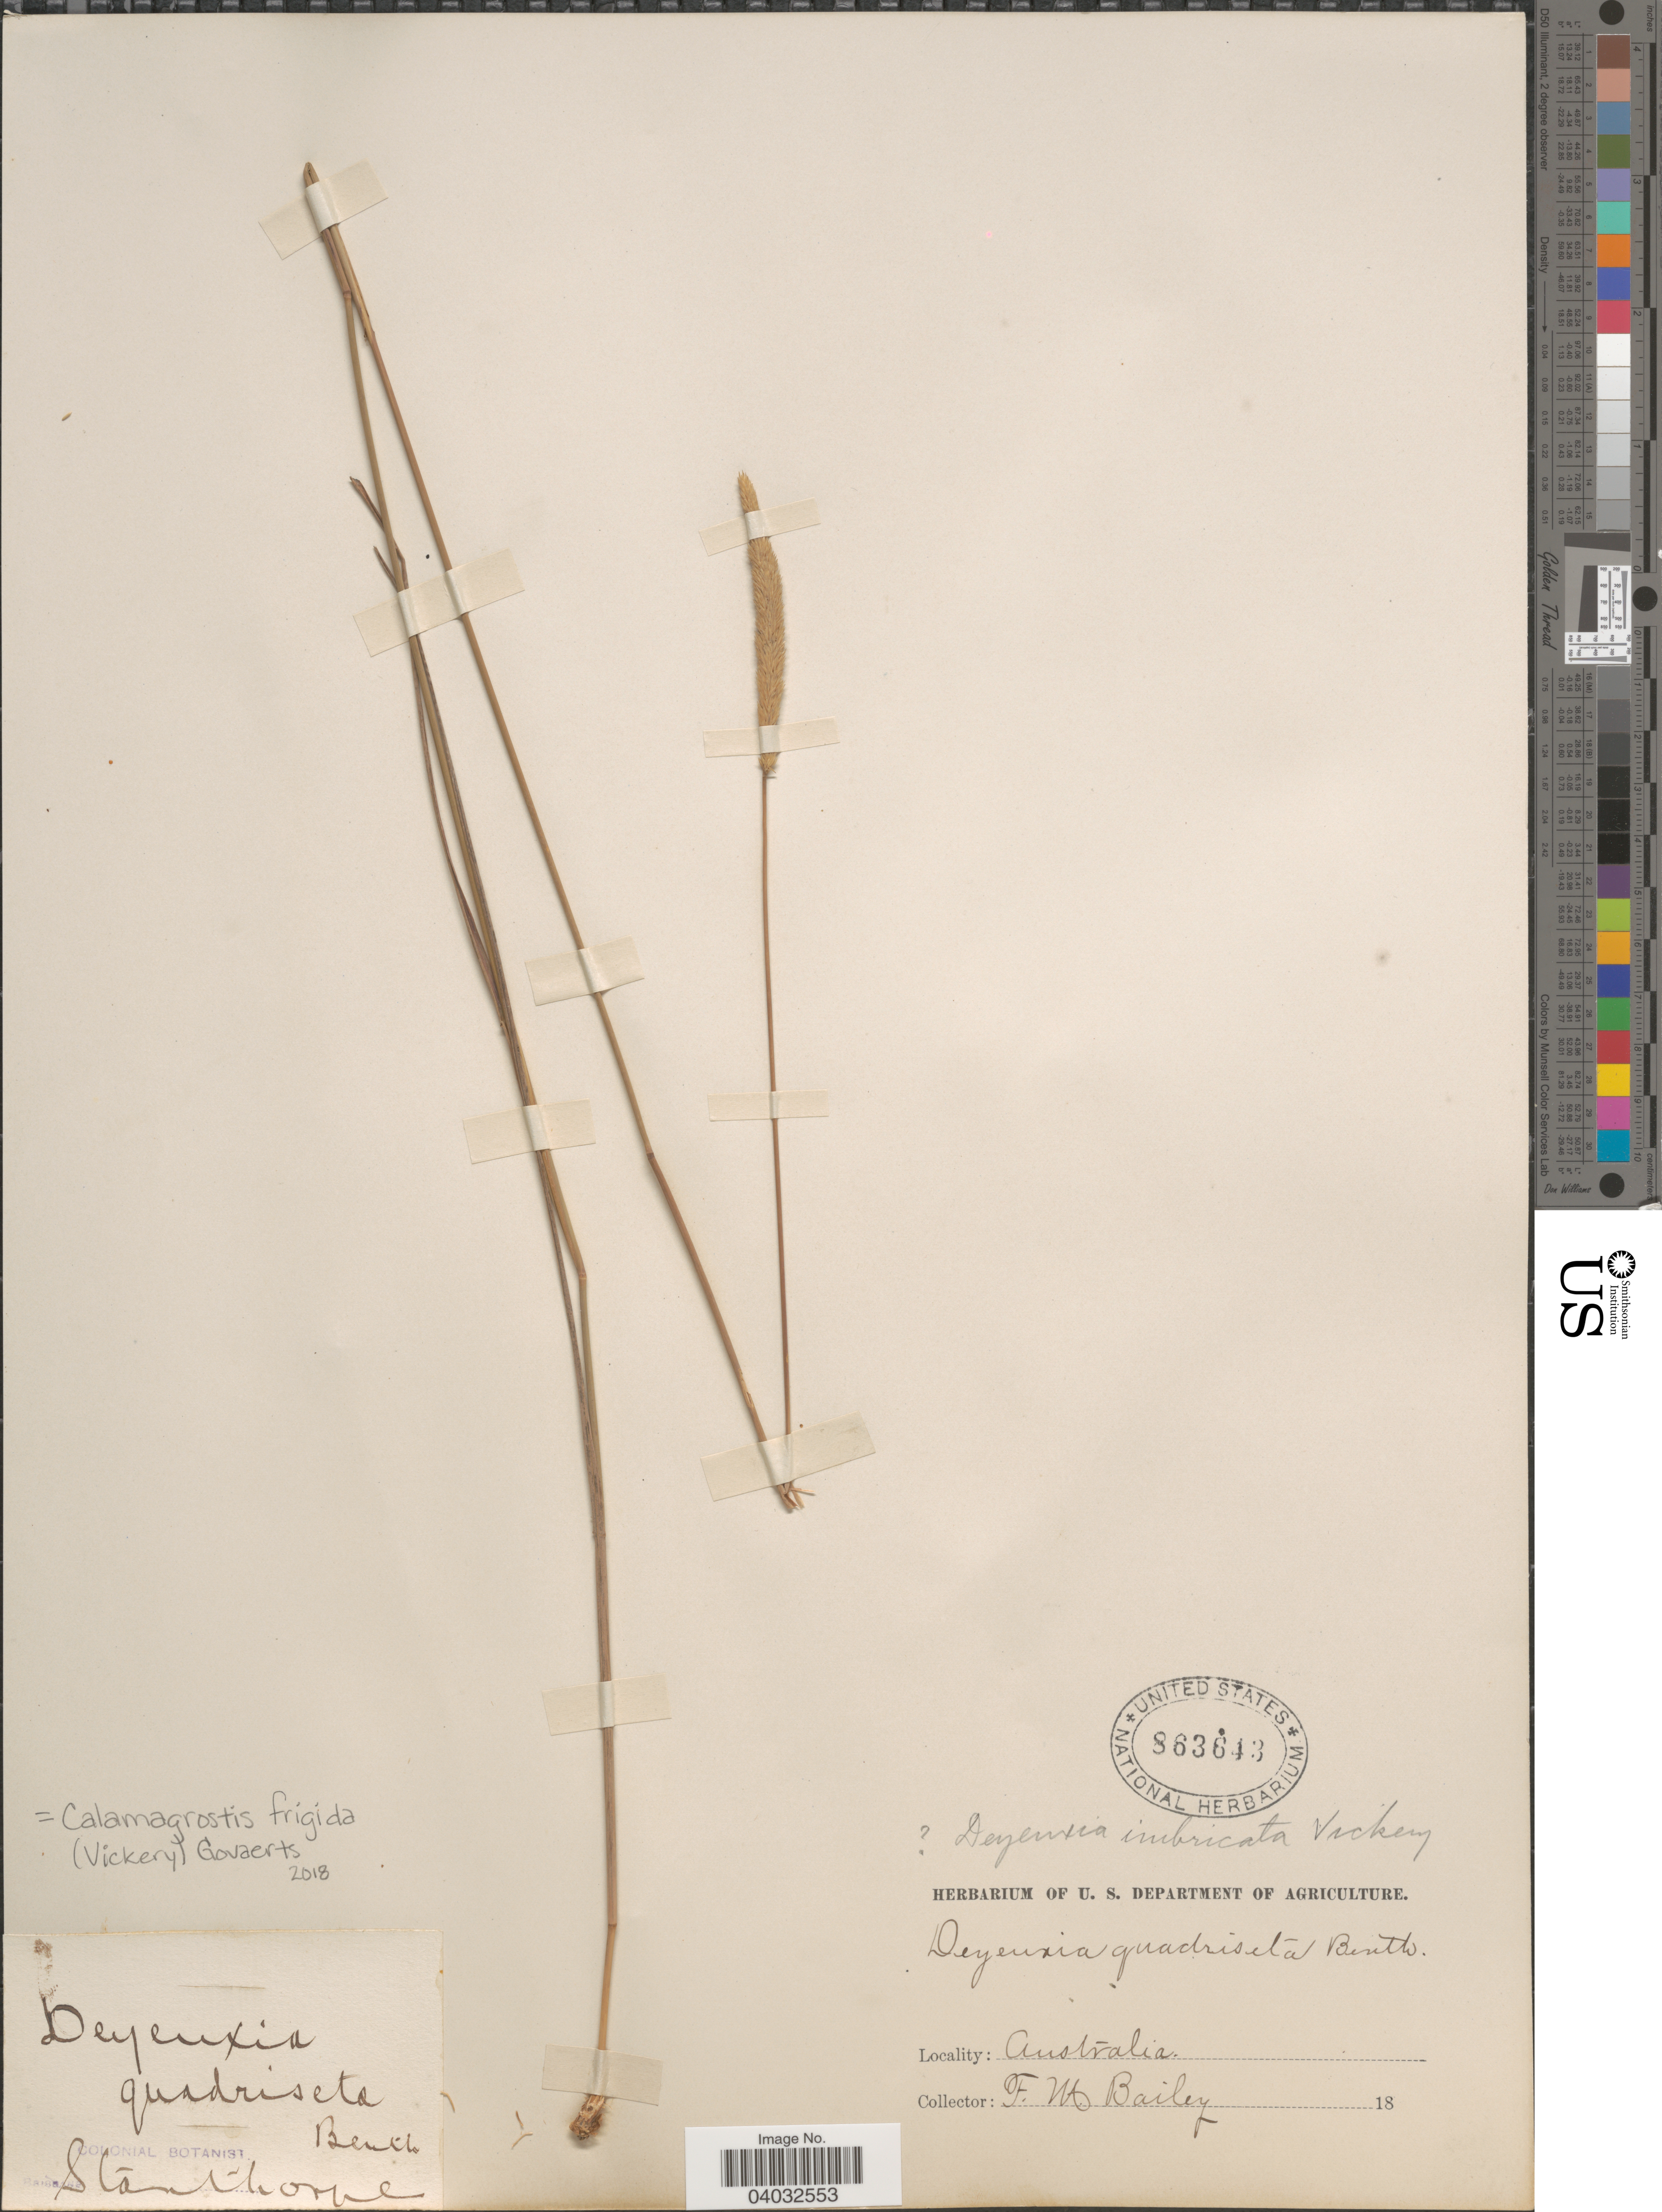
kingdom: Plantae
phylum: Tracheophyta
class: Liliopsida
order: Poales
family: Poaceae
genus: Calamagrostis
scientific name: Calamagrostis imbricata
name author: (Vickery) Govaerts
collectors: F. M. Bailey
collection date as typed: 18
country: Australia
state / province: Queensland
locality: Stanthorpe.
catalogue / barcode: US 863643